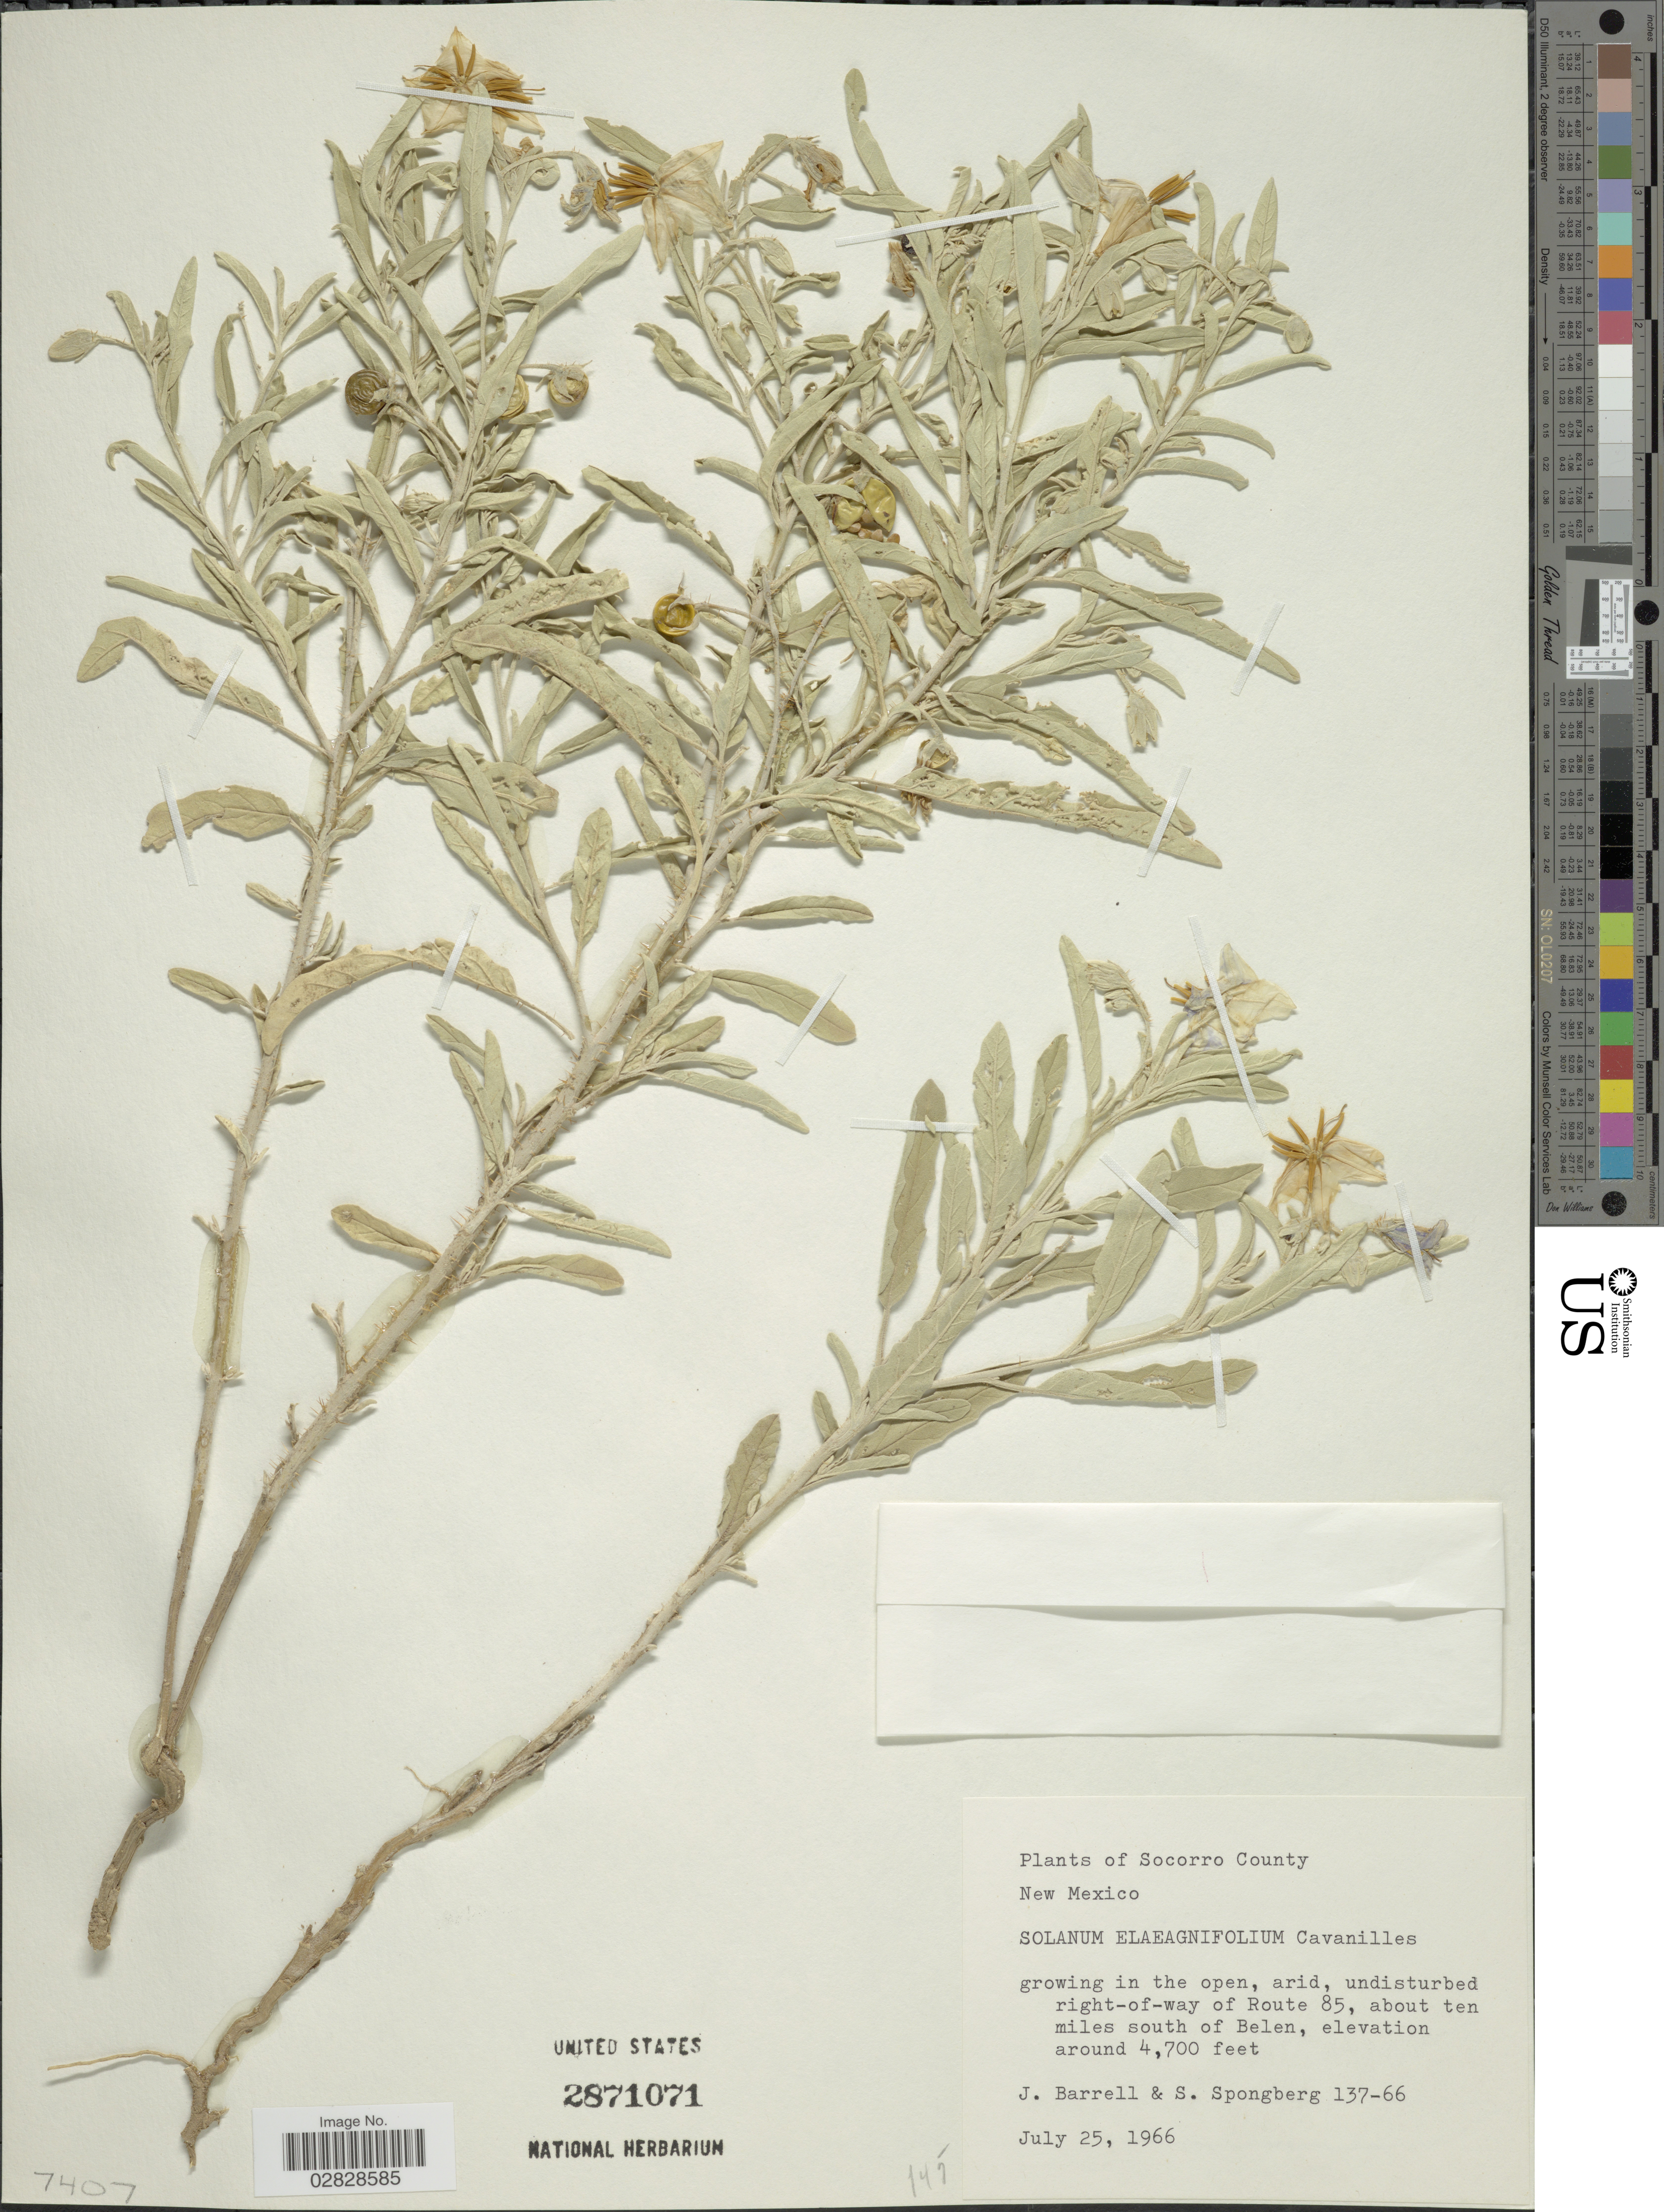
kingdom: Plantae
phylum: Tracheophyta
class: Magnoliopsida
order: Solanales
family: Solanaceae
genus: Solanum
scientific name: Solanum elaeagnifolium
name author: Cav.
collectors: J. Barrell & S. A.Spongberg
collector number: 137-66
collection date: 1966-07-25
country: United States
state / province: New Mexico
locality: Socorro County. Growing in the open, arid, undisturbed right-of-way of Route 85, about ten miles south of Belen.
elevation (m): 1433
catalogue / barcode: US 2871071